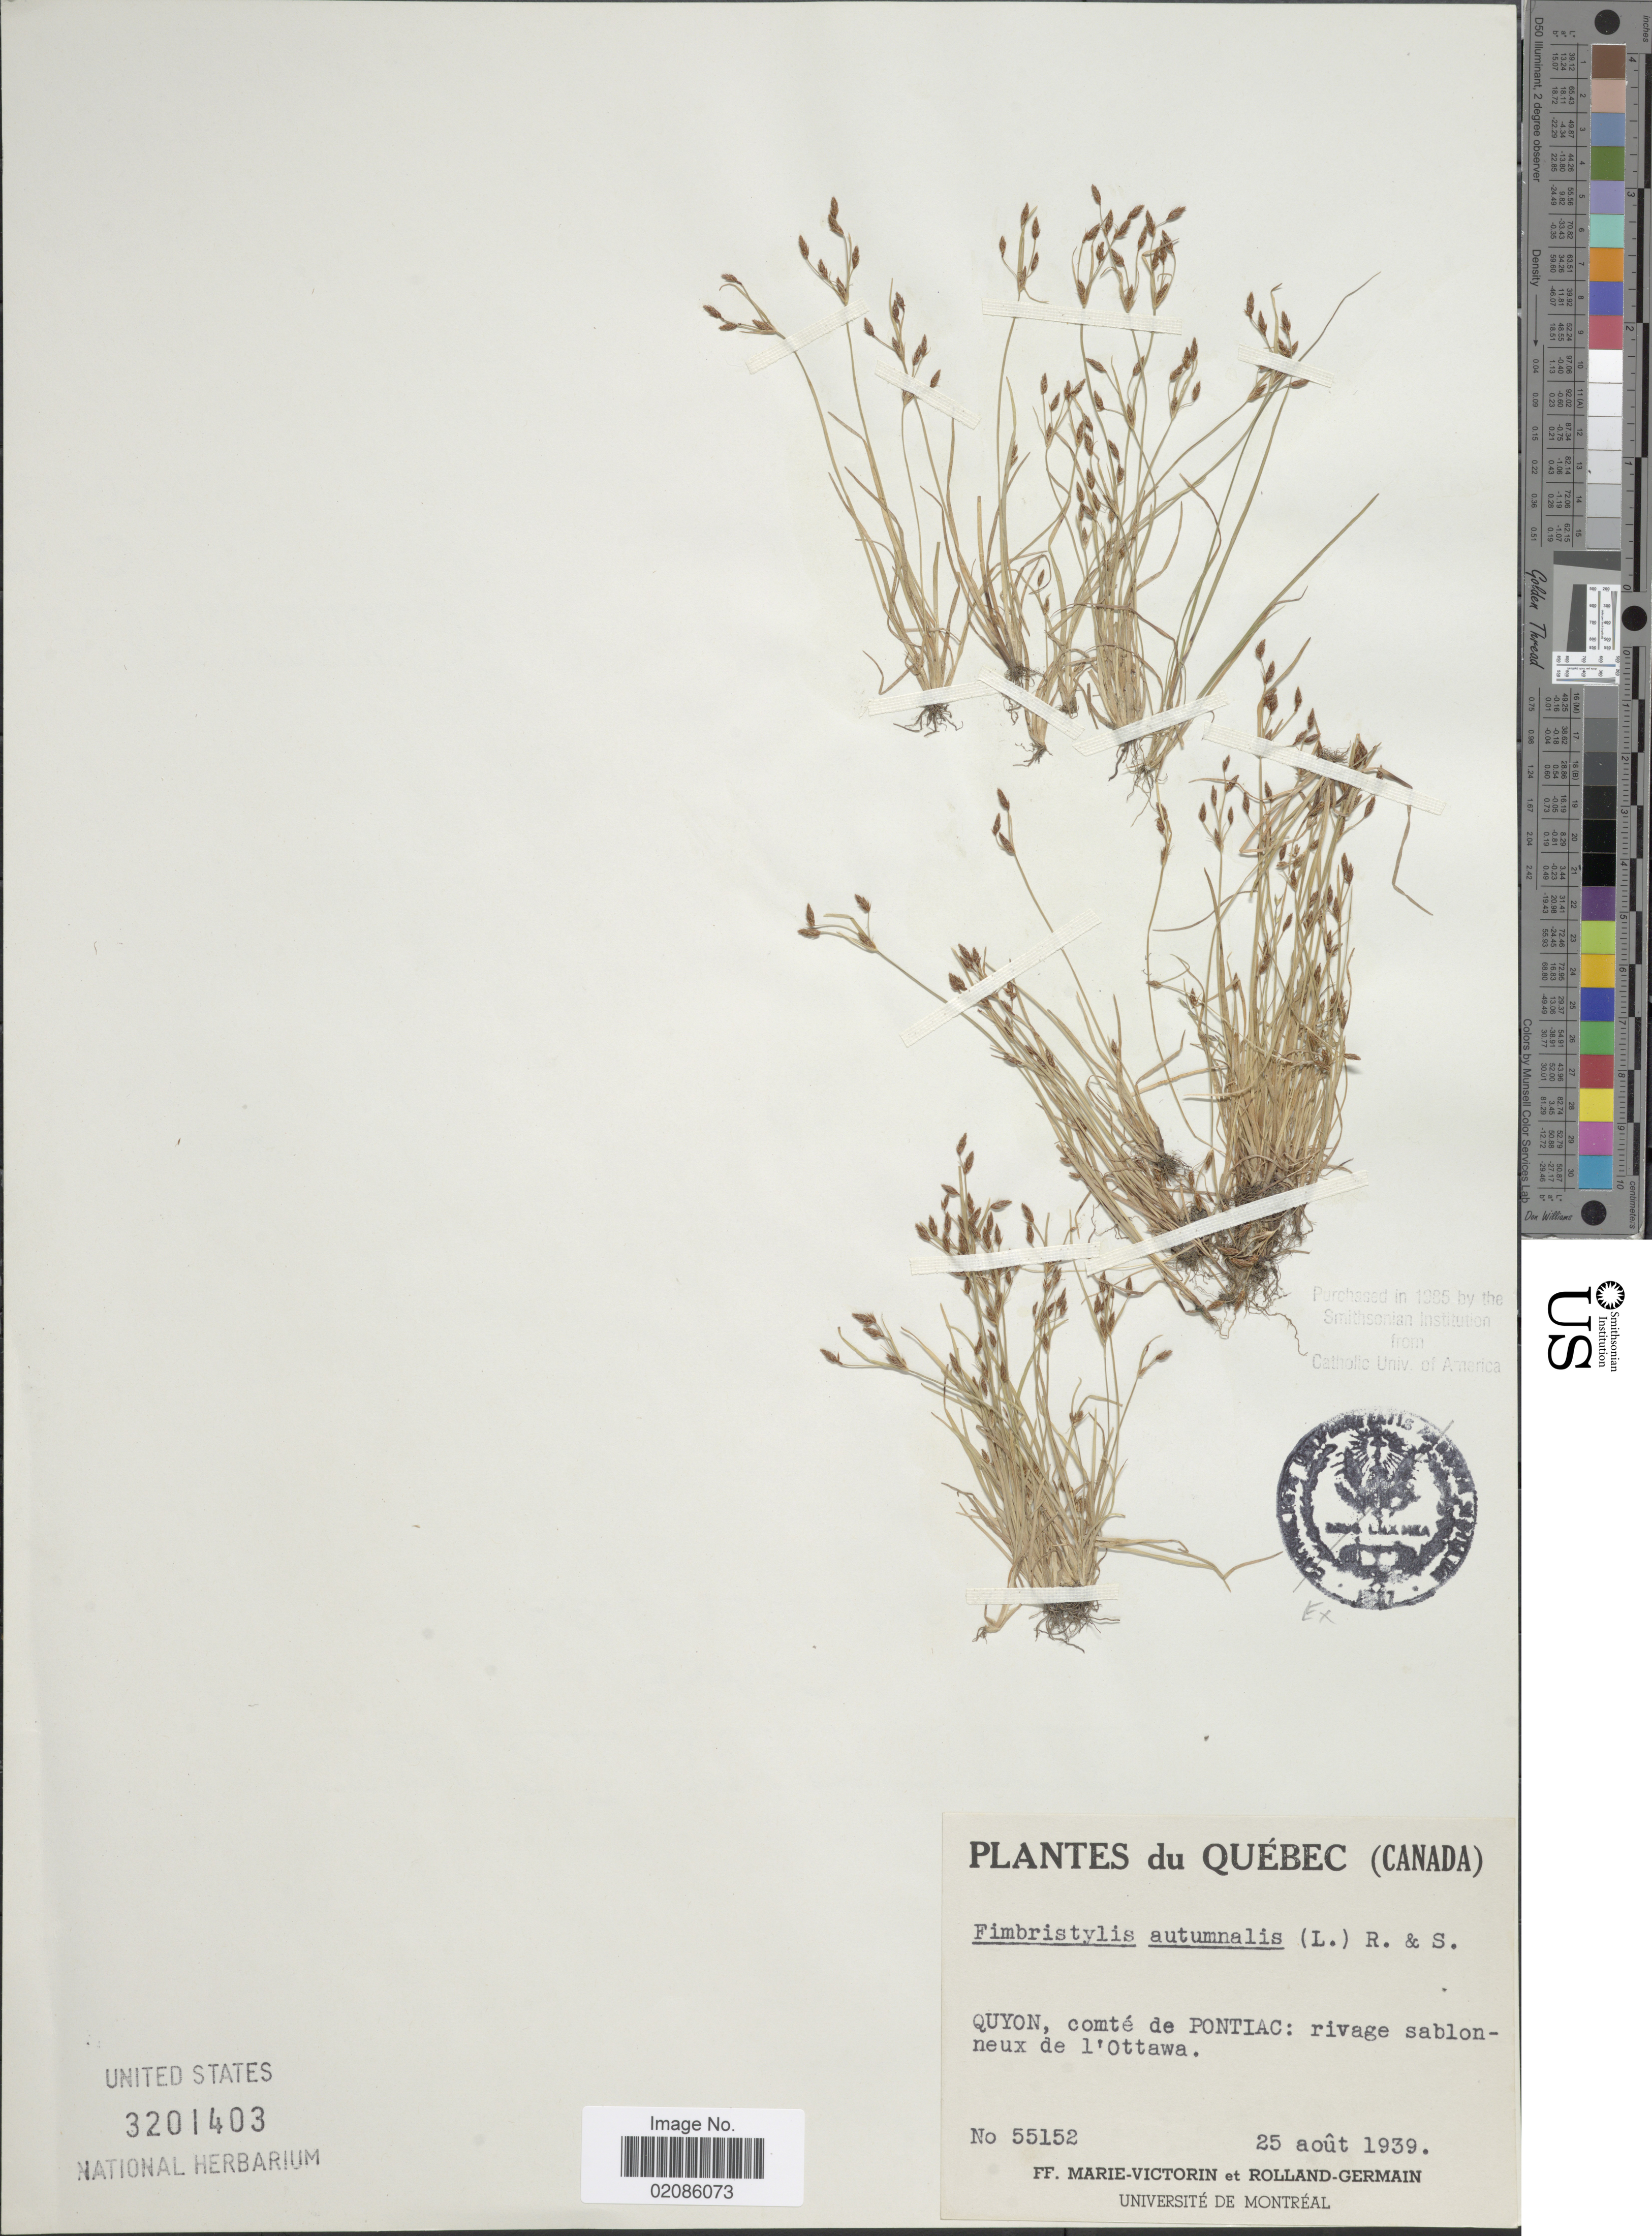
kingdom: Plantae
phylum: Tracheophyta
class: Liliopsida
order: Poales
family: Cyperaceae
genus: Fimbristylis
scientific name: Fimbristylis autumnalis (L.) Roem. & Schult.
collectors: F. Marie-Victorin & Rolland-Germain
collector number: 55152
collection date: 1939-08-25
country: Canada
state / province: Quebec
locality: Quyon, comté de Pontiac: rivage sablonneux de l'Ottawa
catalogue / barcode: US 3201403